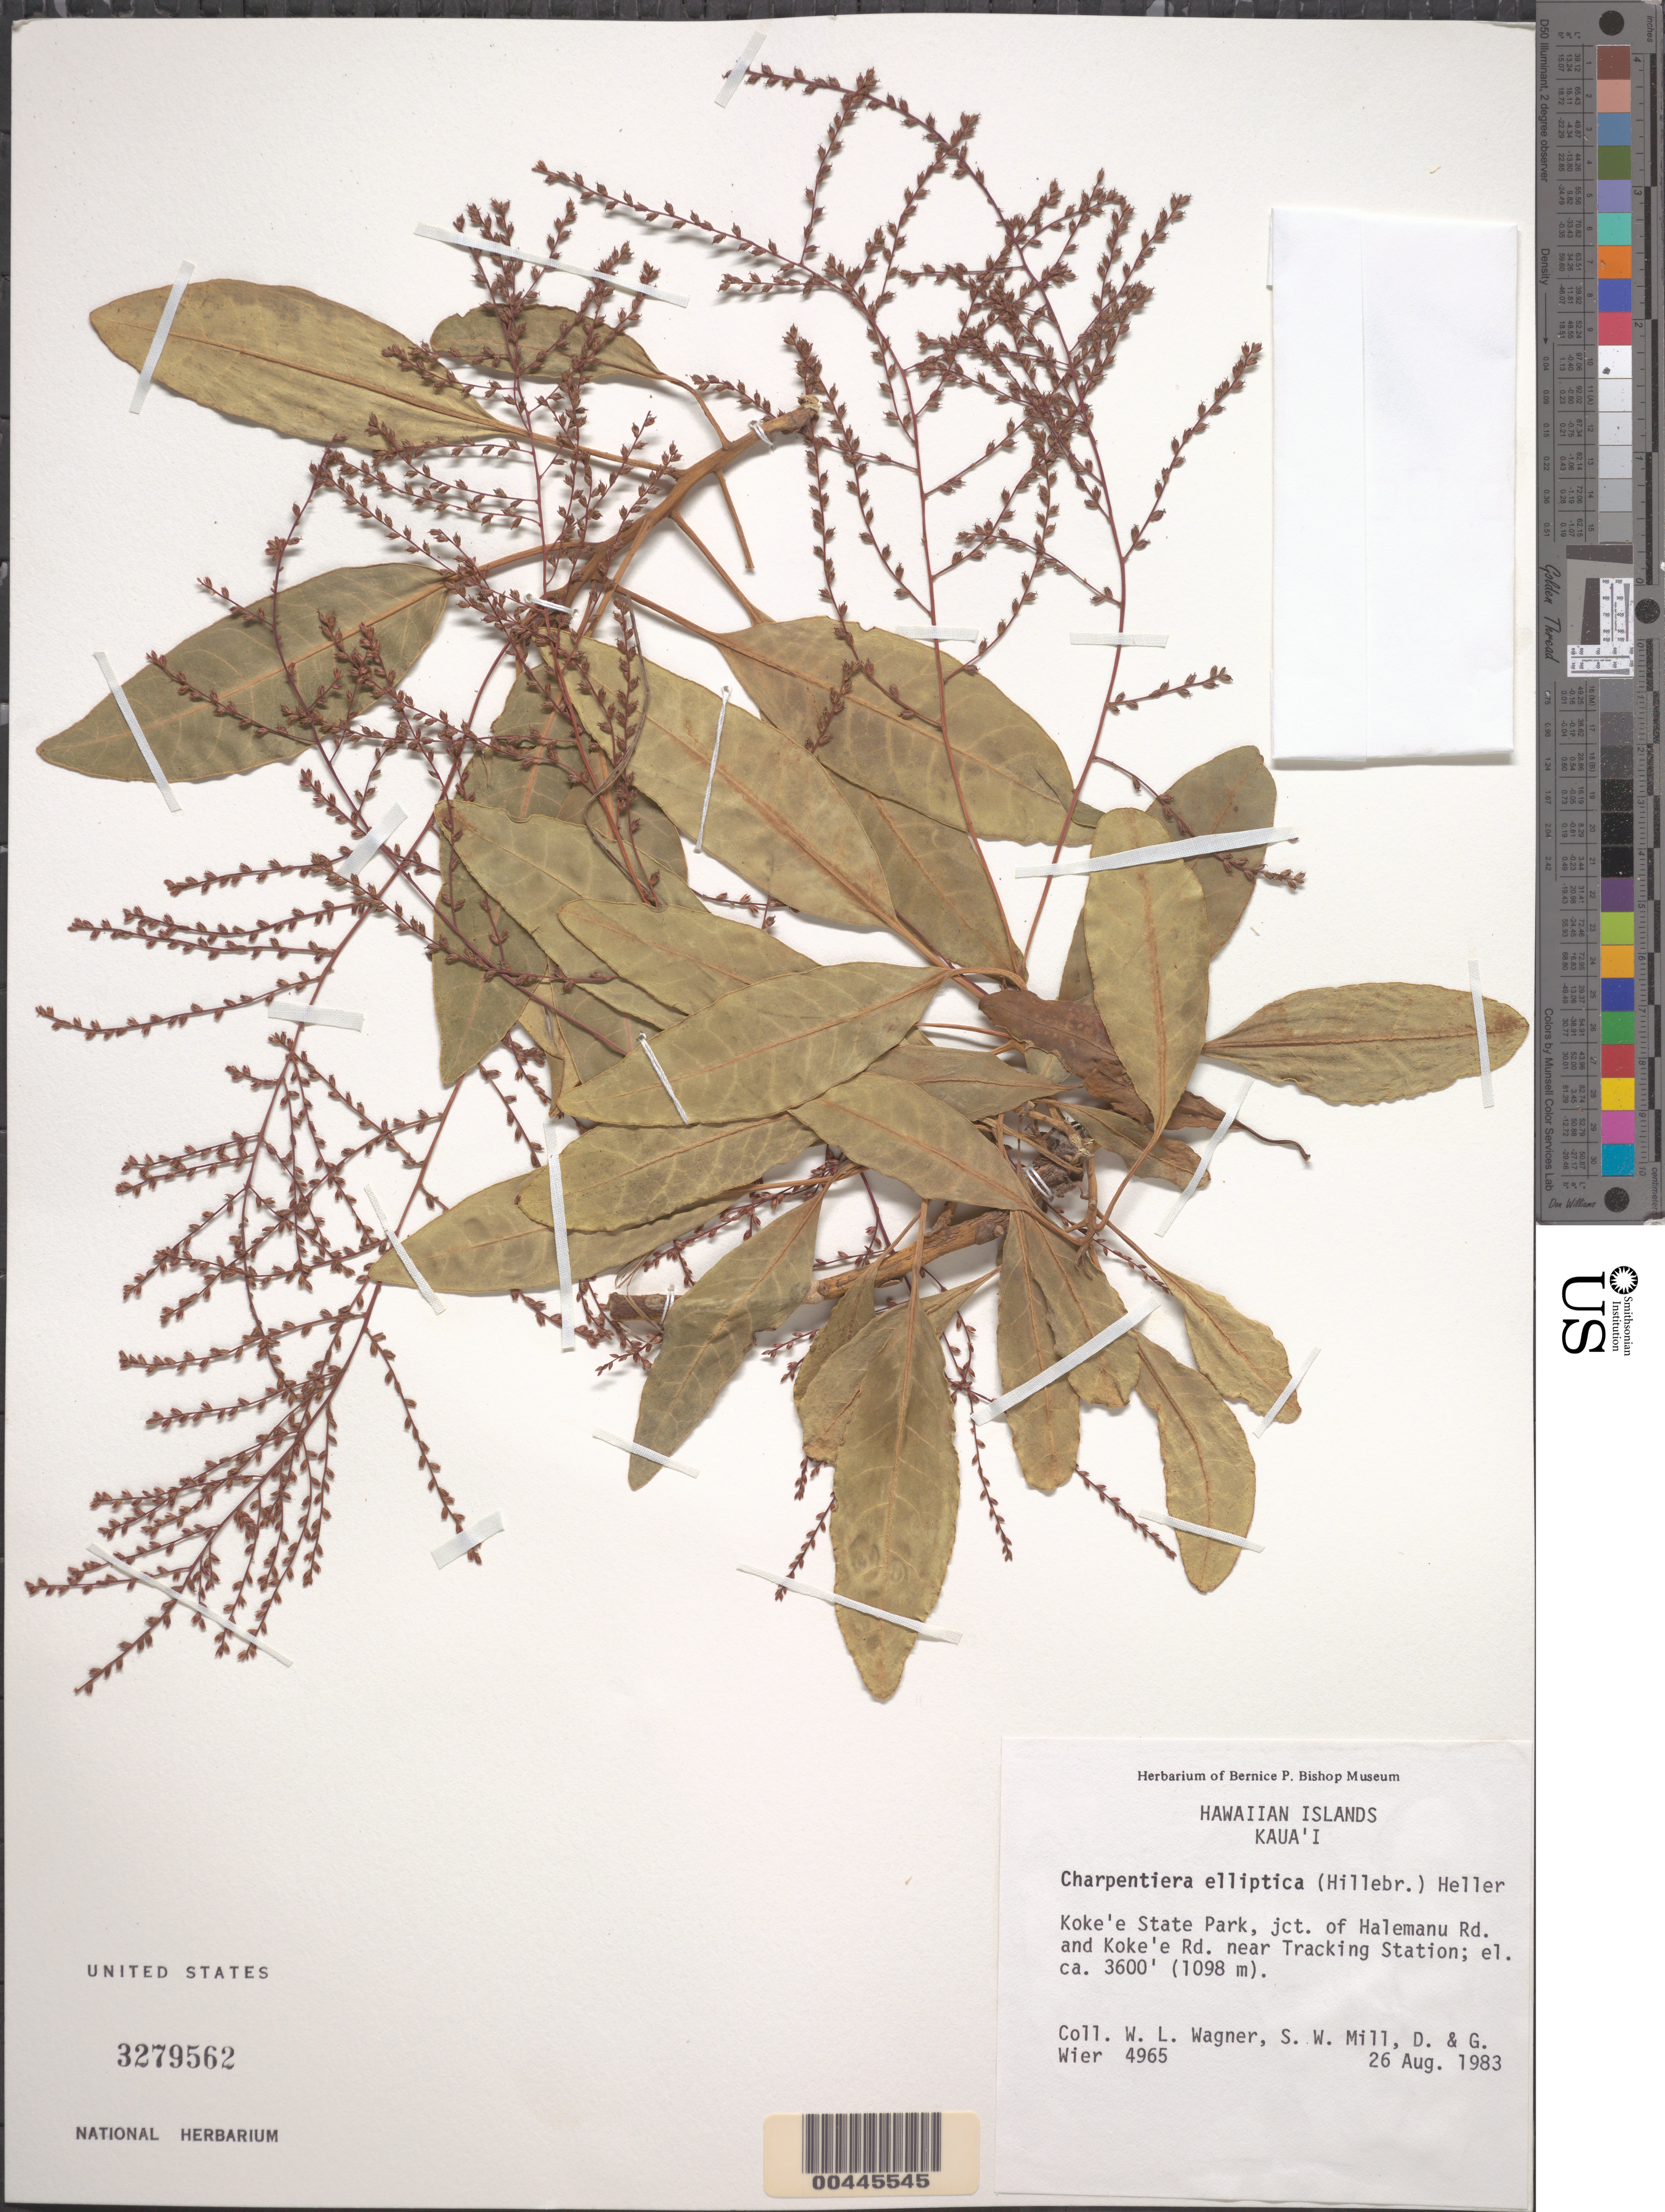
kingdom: Plantae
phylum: Tracheophyta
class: Magnoliopsida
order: Caryophyllales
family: Amaranthaceae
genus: Charpentiera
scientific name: Charpentiera elliptica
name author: (Hillebr.) A. Heller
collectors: W. L. Wagner, S. W. Miller, D. Wier & G. Wier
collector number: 4965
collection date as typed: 26 Aug 1983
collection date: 1983-08-26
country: United States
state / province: Hawaii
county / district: Kauai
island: Kaua'i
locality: Kokee State Park, jct. of Halemanu Rd. and Kokee Rd. near Tracking Station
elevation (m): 1098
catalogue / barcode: US 3279562